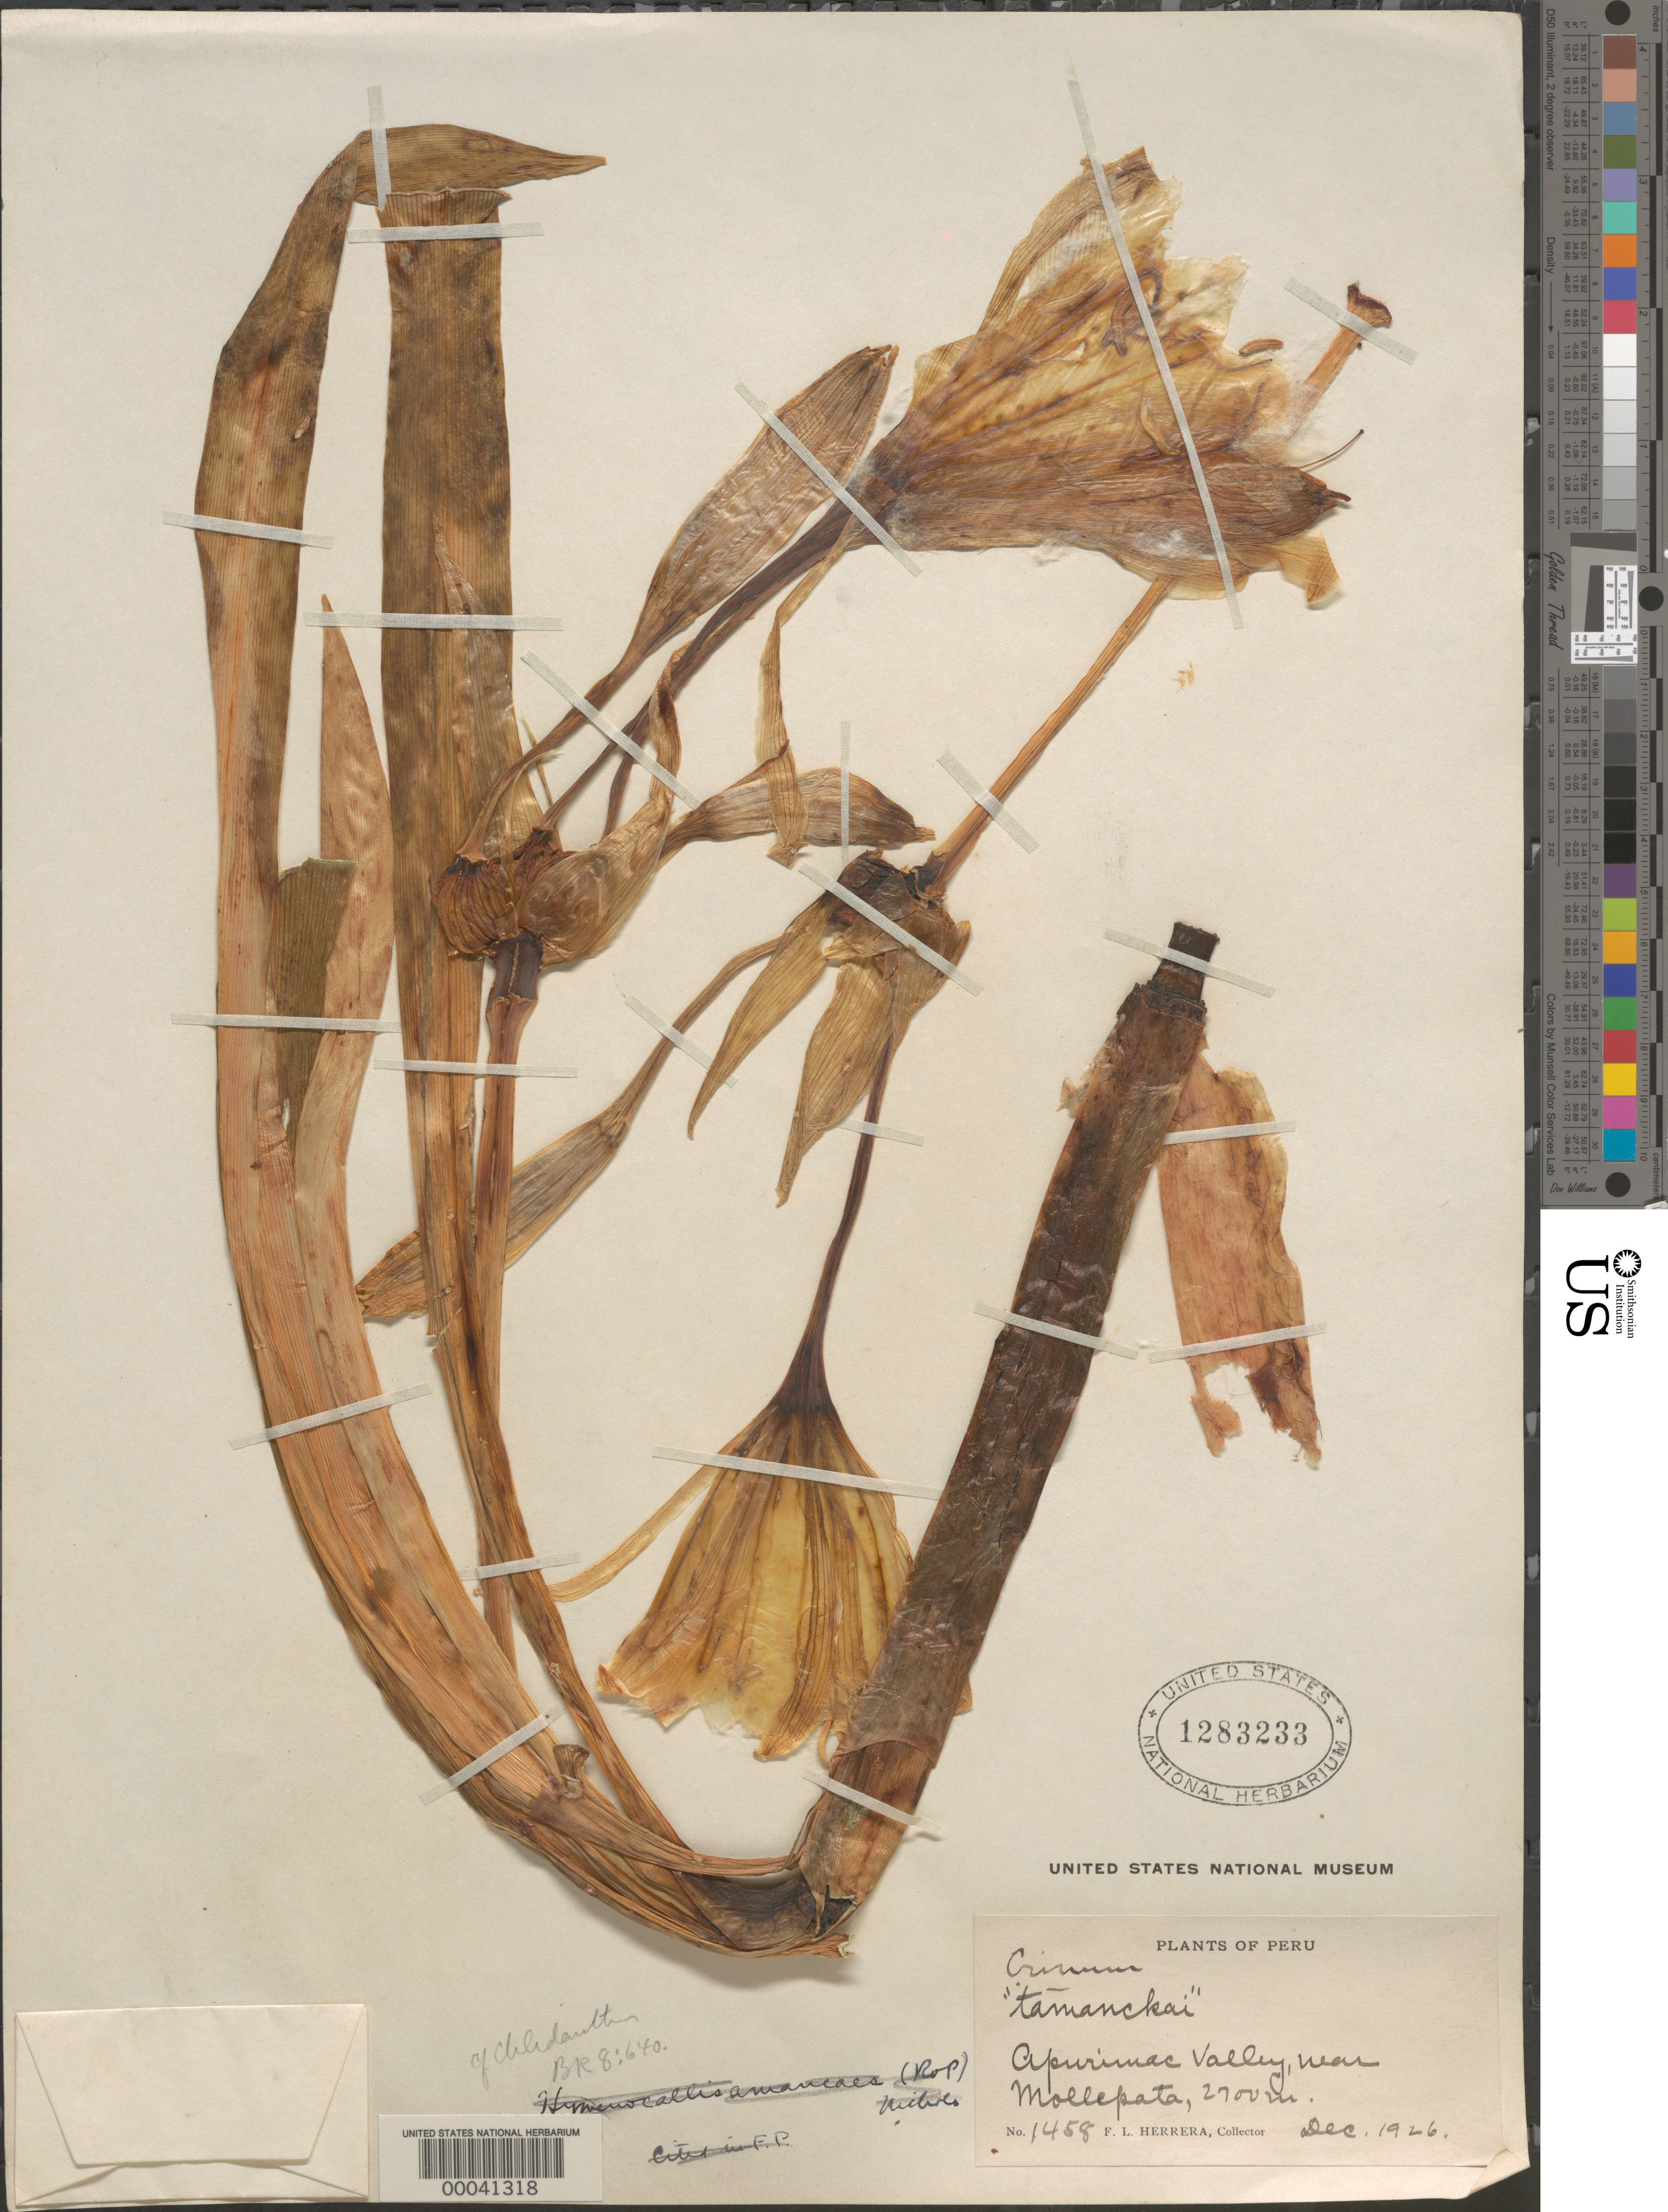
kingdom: Plantae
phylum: Tracheophyta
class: Liliopsida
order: Asparagales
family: Amaryllidaceae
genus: Crinum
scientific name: Crinum sp.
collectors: F. L. Herrera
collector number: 1458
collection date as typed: Dec 1926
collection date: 1926-12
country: Peru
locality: Apurimac Valley, near Mollepata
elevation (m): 2700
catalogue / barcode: US 1283233